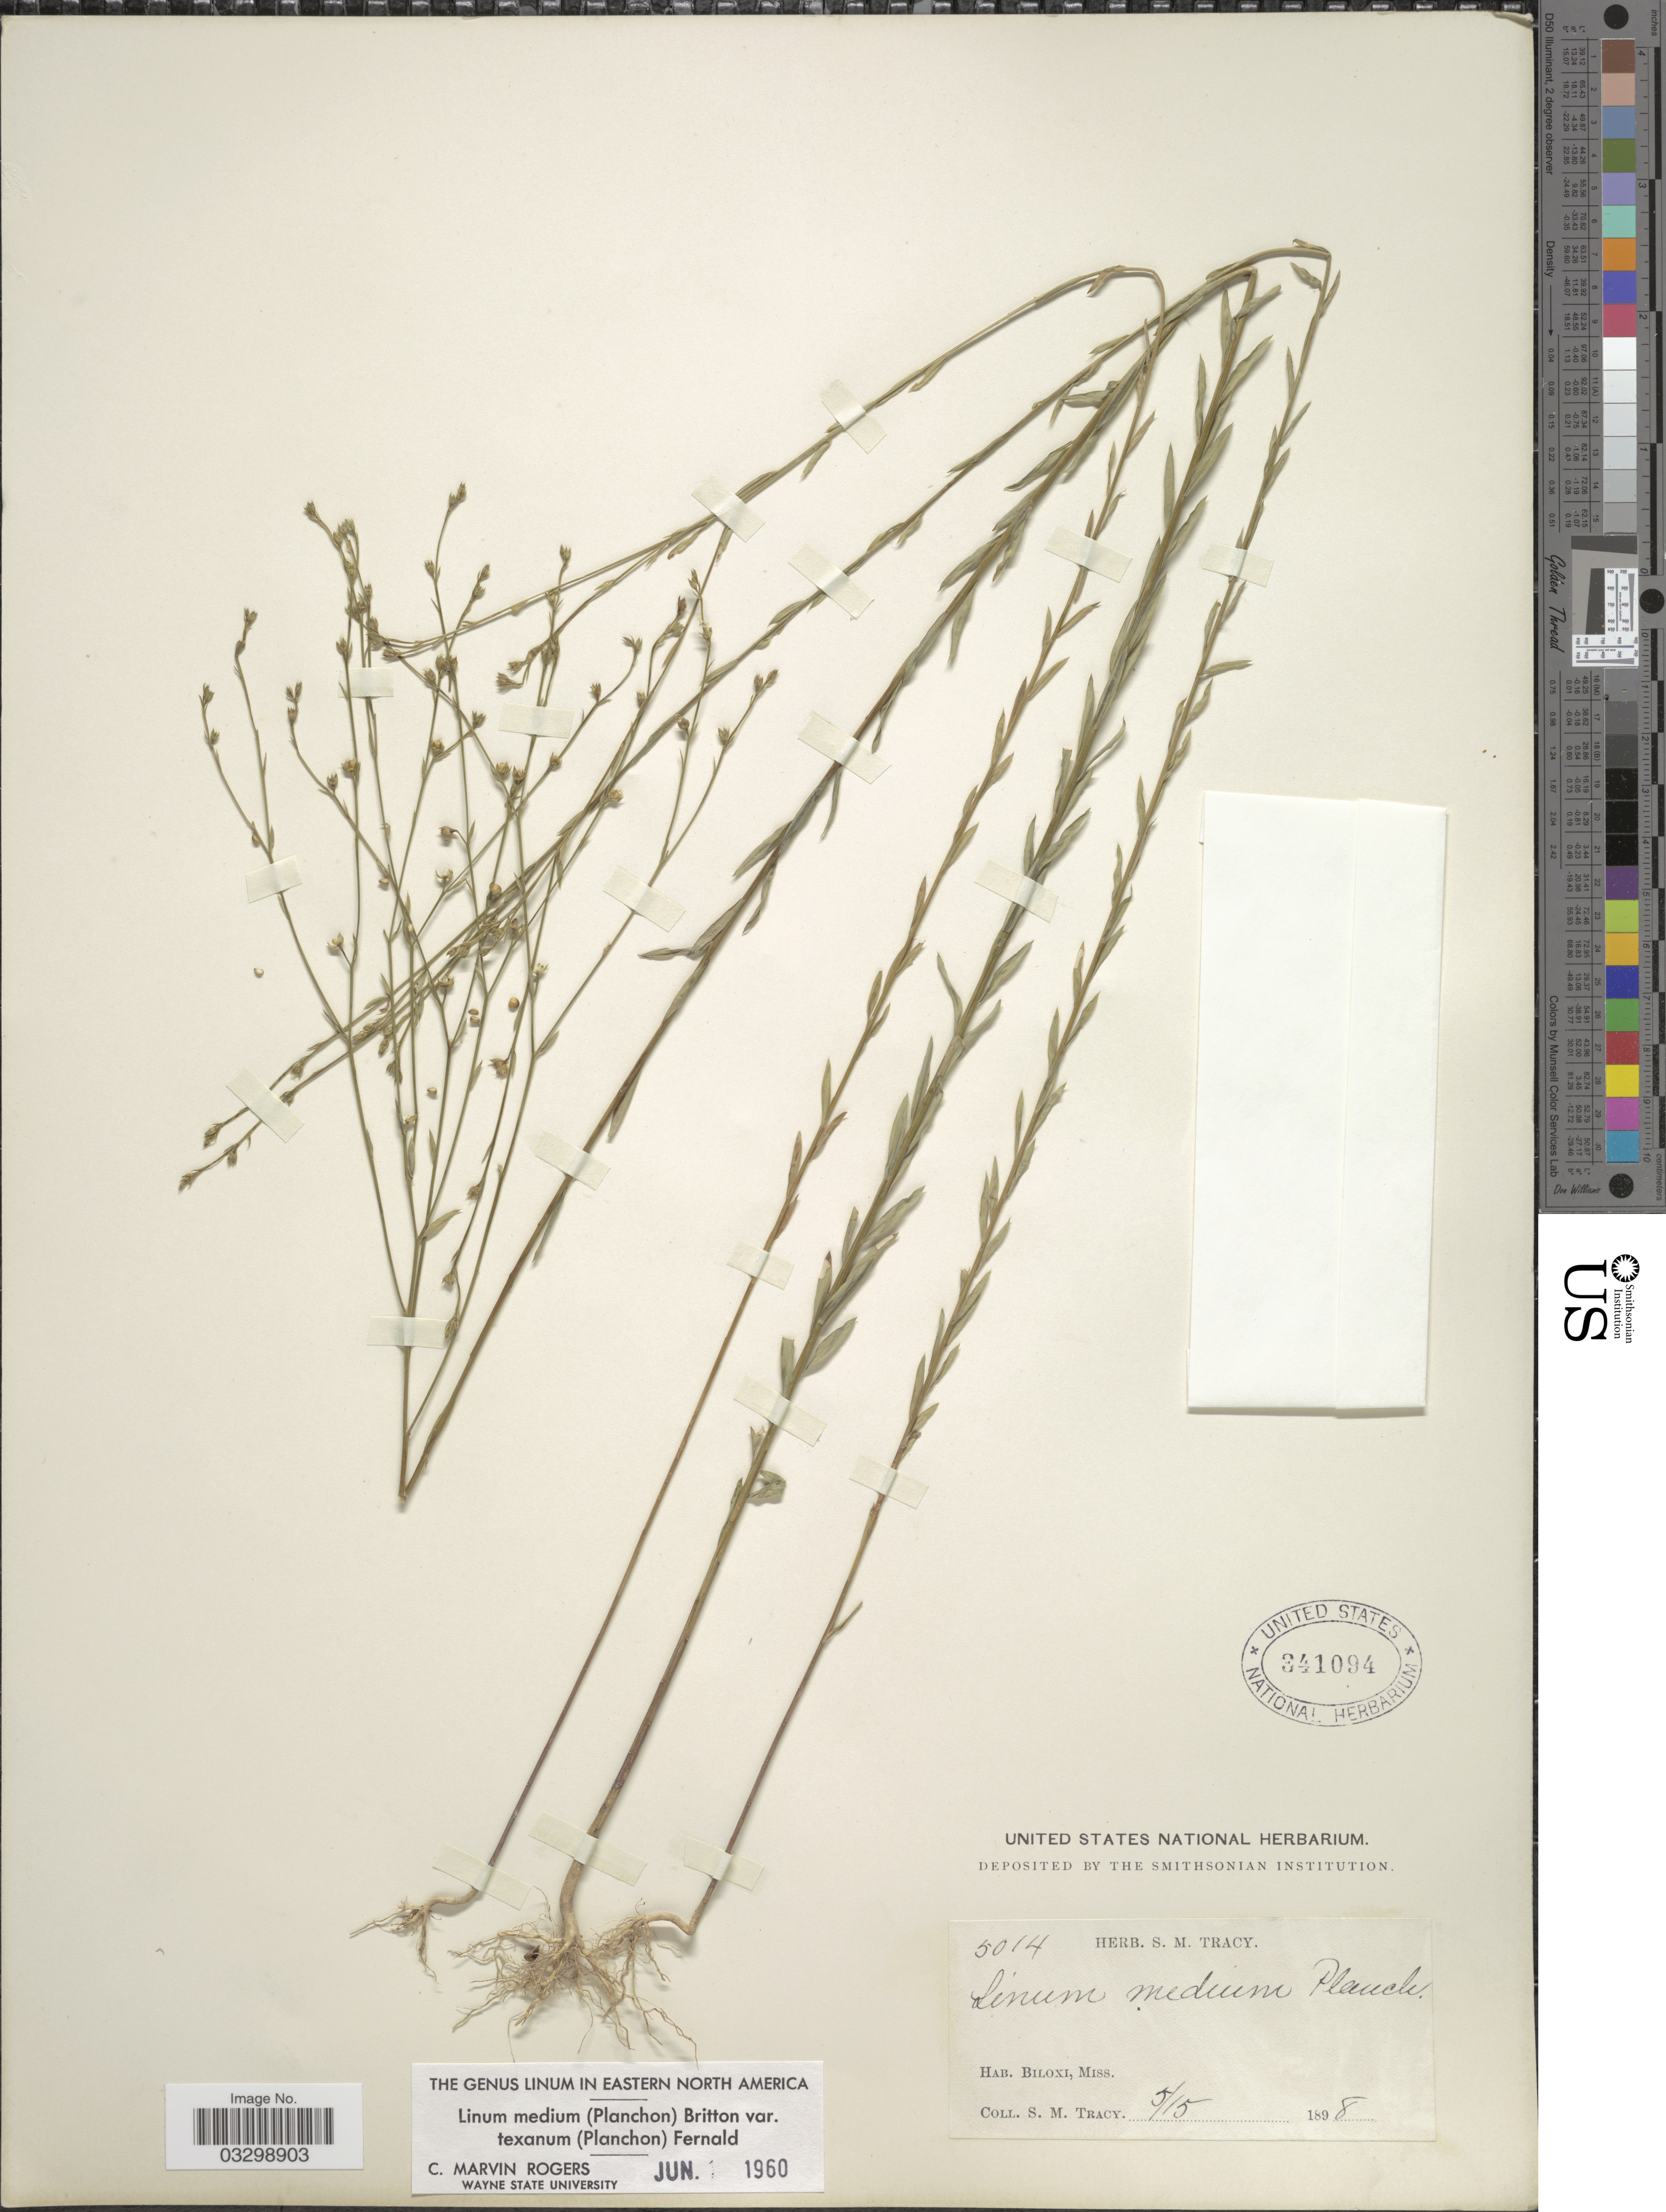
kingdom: Plantae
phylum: Tracheophyta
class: Magnoliopsida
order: Malpighiales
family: Linaceae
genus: Linum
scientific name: Linum medium var. texanum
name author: (Planch.) Fernald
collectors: S. M. Tracy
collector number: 5014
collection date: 1898-05-15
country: United States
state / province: Mississippi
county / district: Harrison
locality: Biloxi.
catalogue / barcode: US 341094